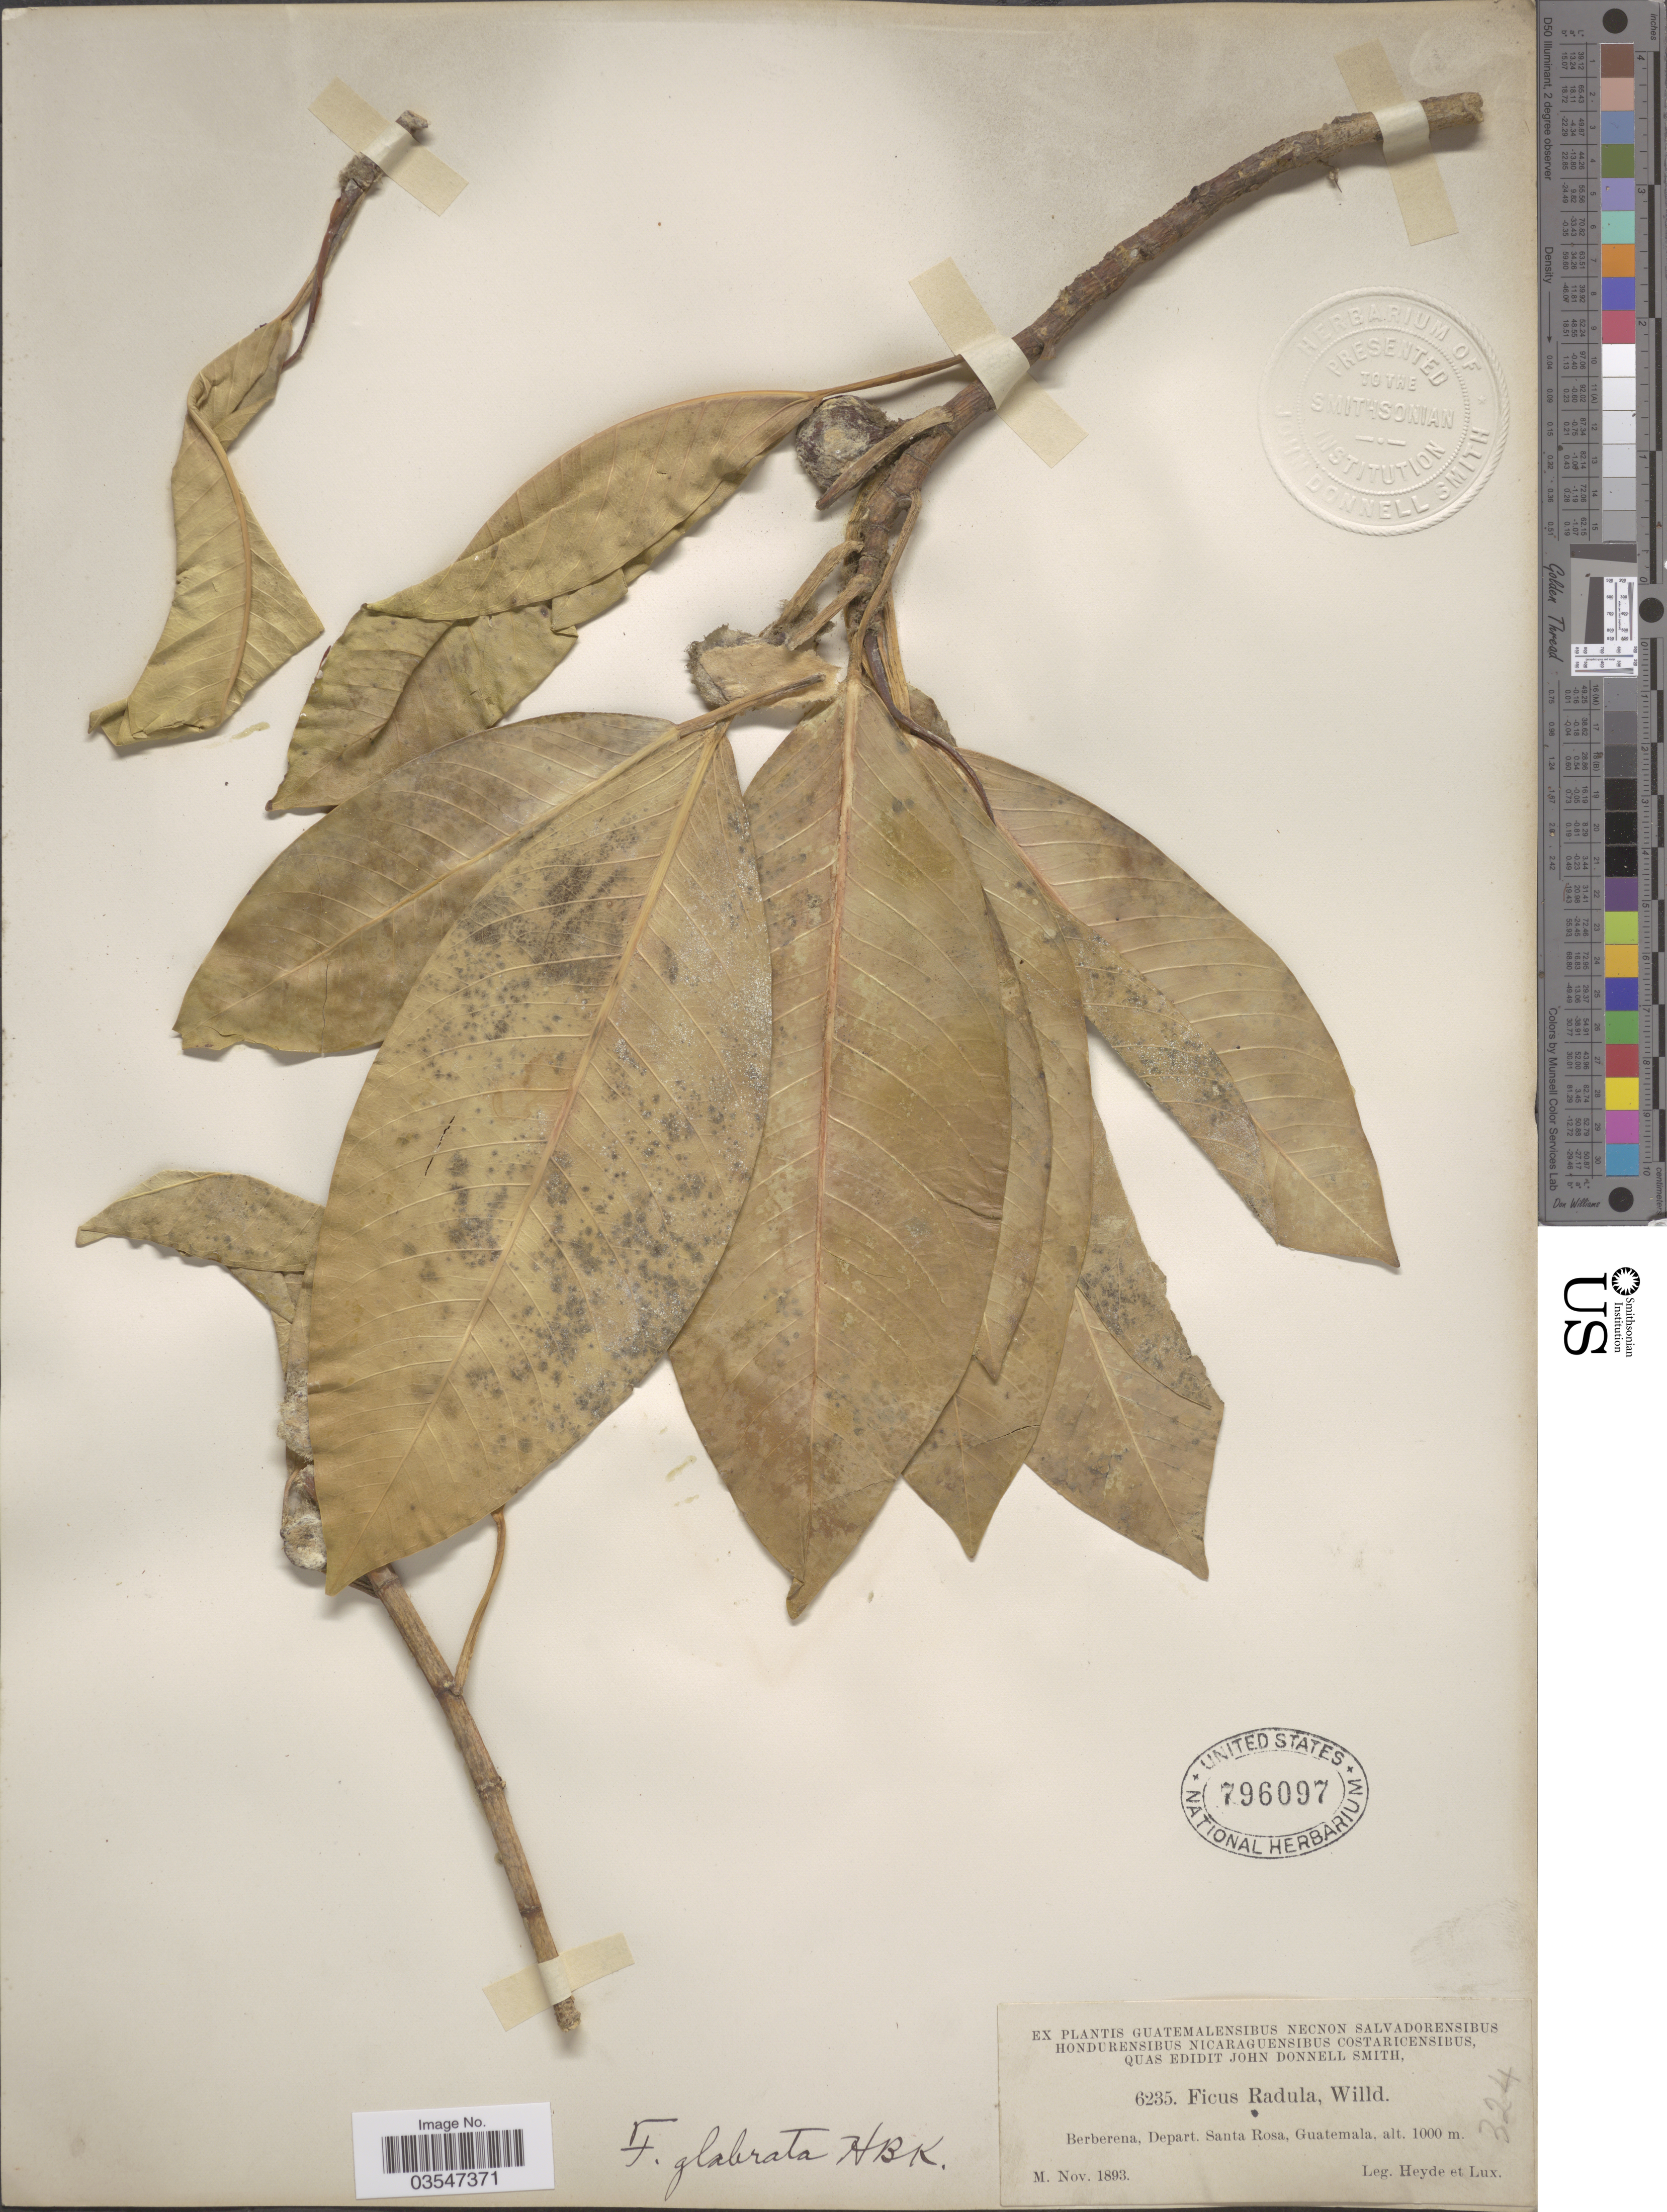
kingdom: Plantae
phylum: Tracheophyta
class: Magnoliopsida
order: Rosales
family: Moraceae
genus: Ficus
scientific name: Ficus insipida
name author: Willd.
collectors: Heyde & Lux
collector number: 6235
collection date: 1893-11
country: Guatemala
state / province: Santa Rosa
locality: Berberena, Depart. Santa Rosa.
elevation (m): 1000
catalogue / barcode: US 796097